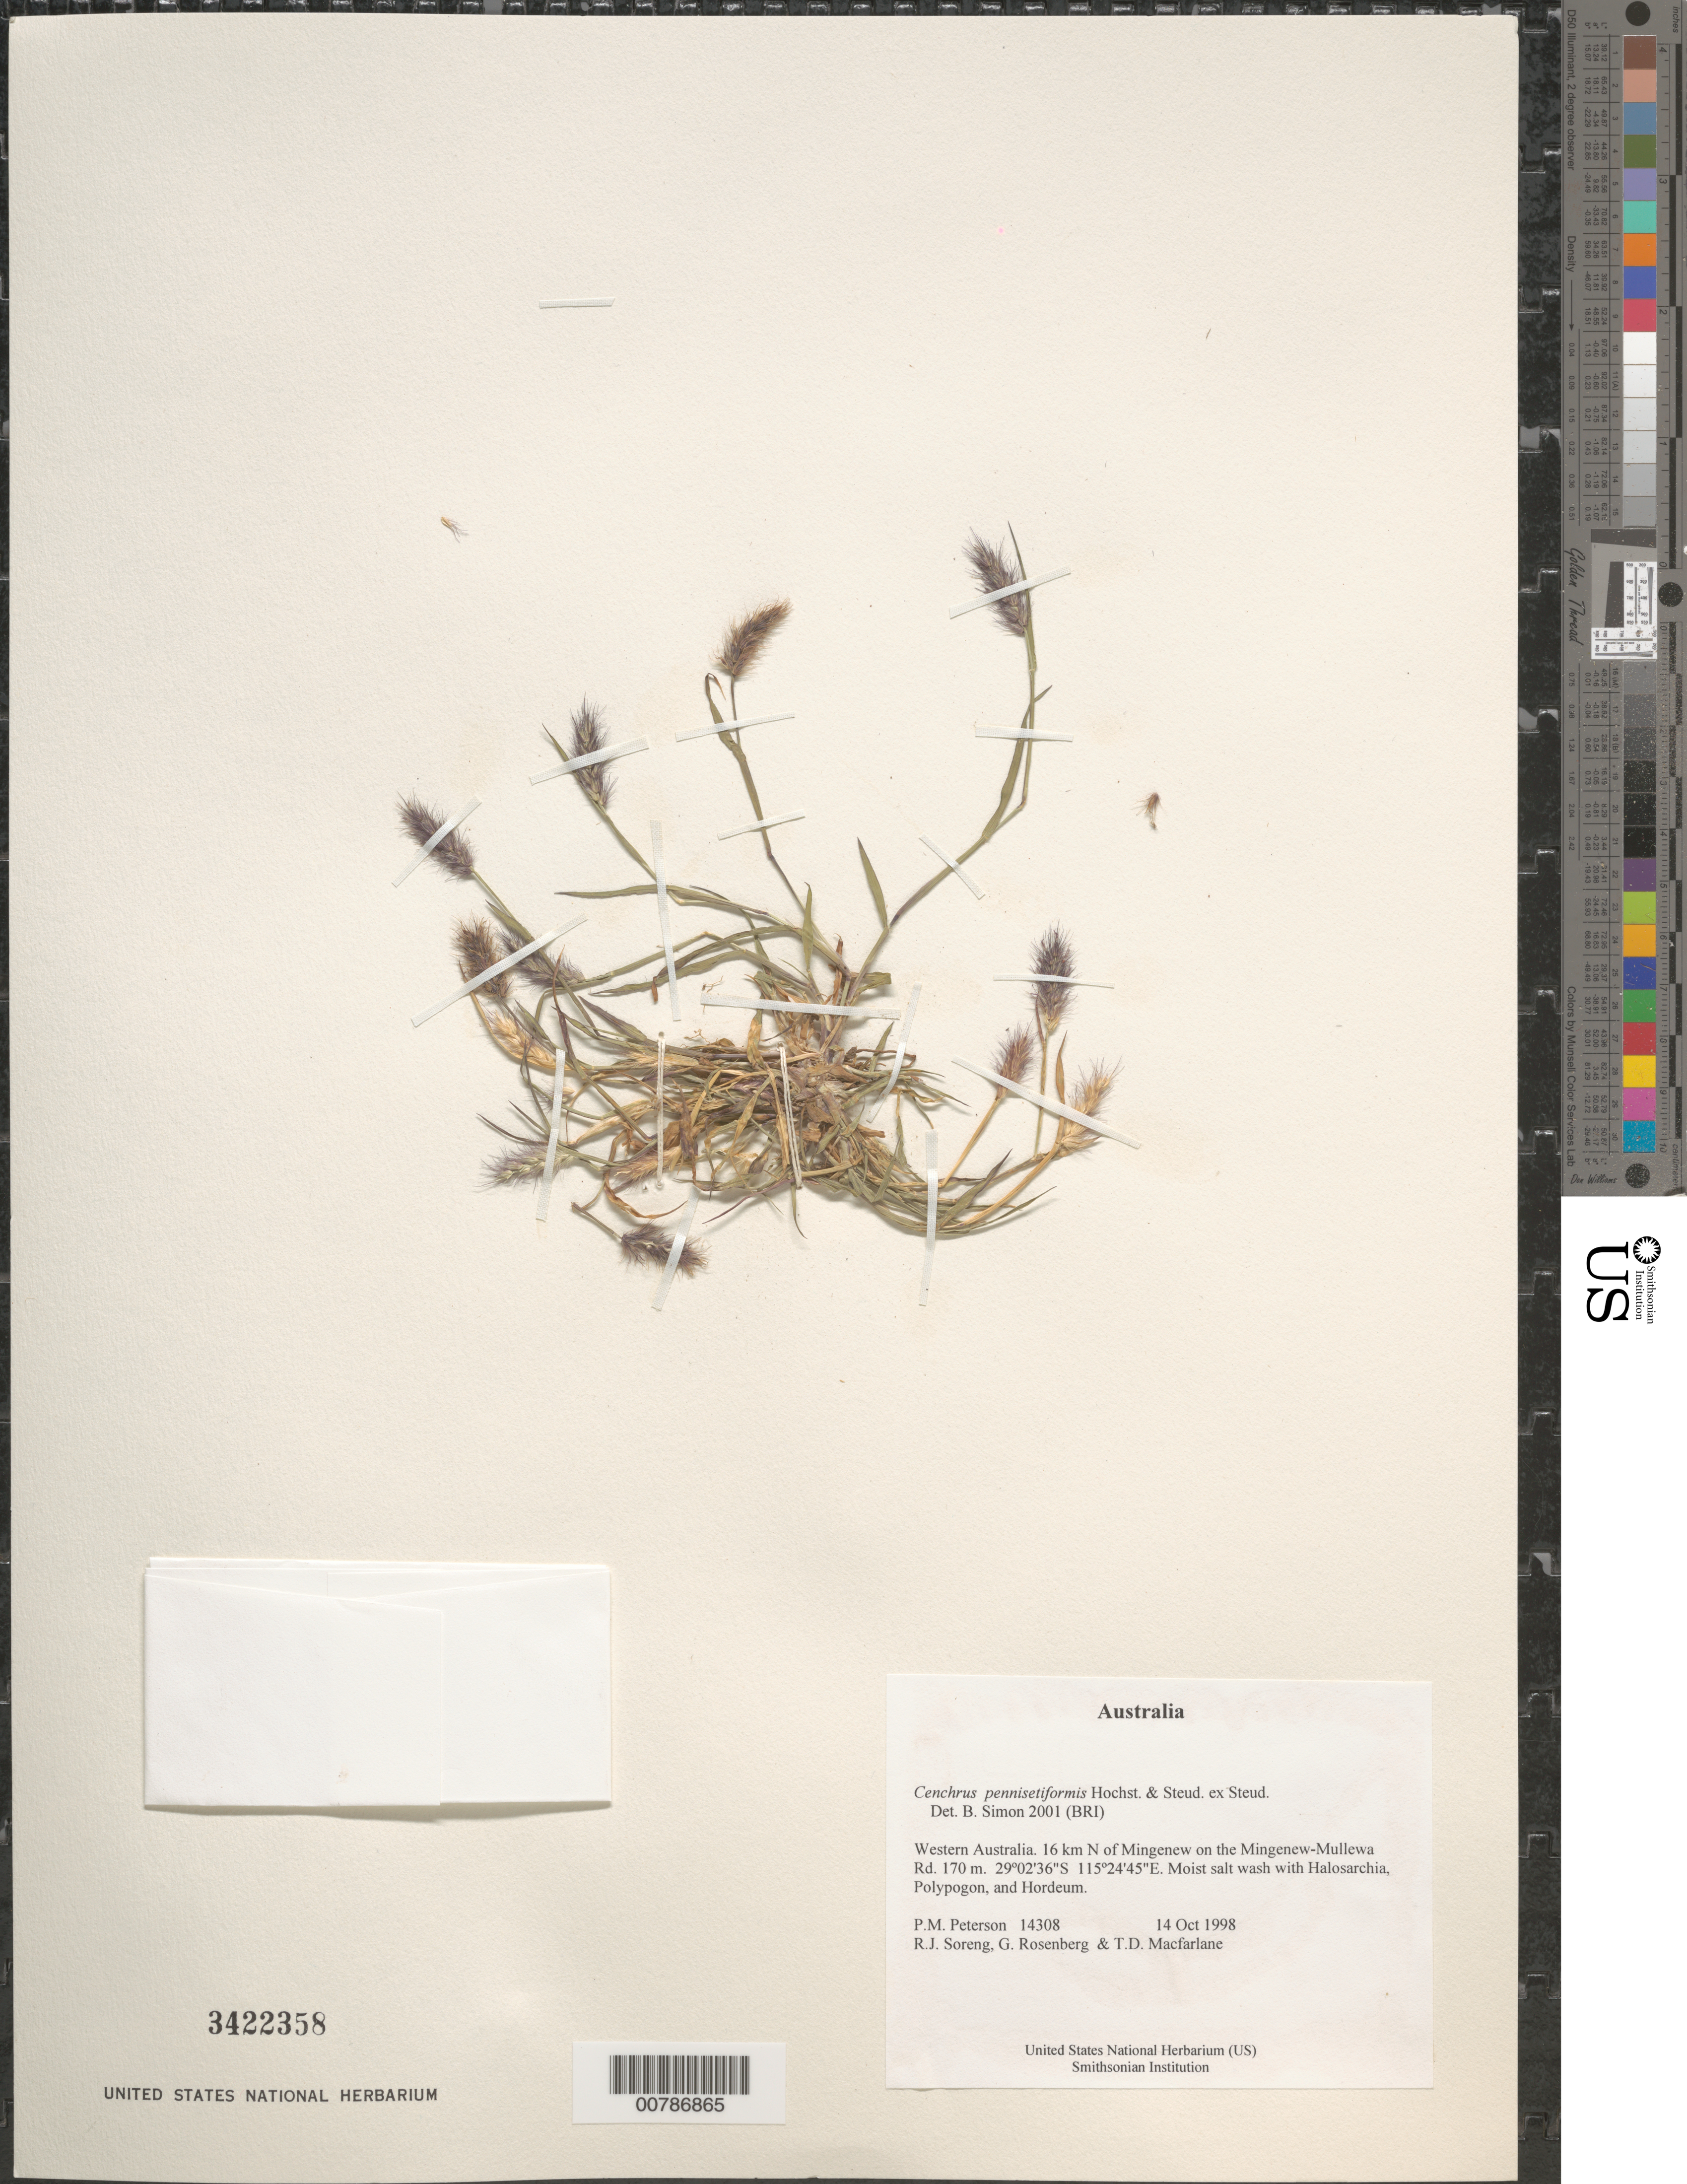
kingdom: Plantae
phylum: Tracheophyta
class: Liliopsida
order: Poales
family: Poaceae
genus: Cenchrus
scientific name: Cenchrus pennisetiformis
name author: Hochst. & Steud. ex Steud.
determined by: Simon, B.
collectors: P. M. Peterson, R. J. Soreng, G. Rosenberg & T. Macfarlane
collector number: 14308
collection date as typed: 14 Oct 1998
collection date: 1998-10-14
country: Australia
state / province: Western Australia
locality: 16 km N of Mingenew on the Mingenew-Mullewa Rd.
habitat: Moist salt wash with Halosarchia, Polypogon, and Hordeum.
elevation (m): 170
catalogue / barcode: US 3422358